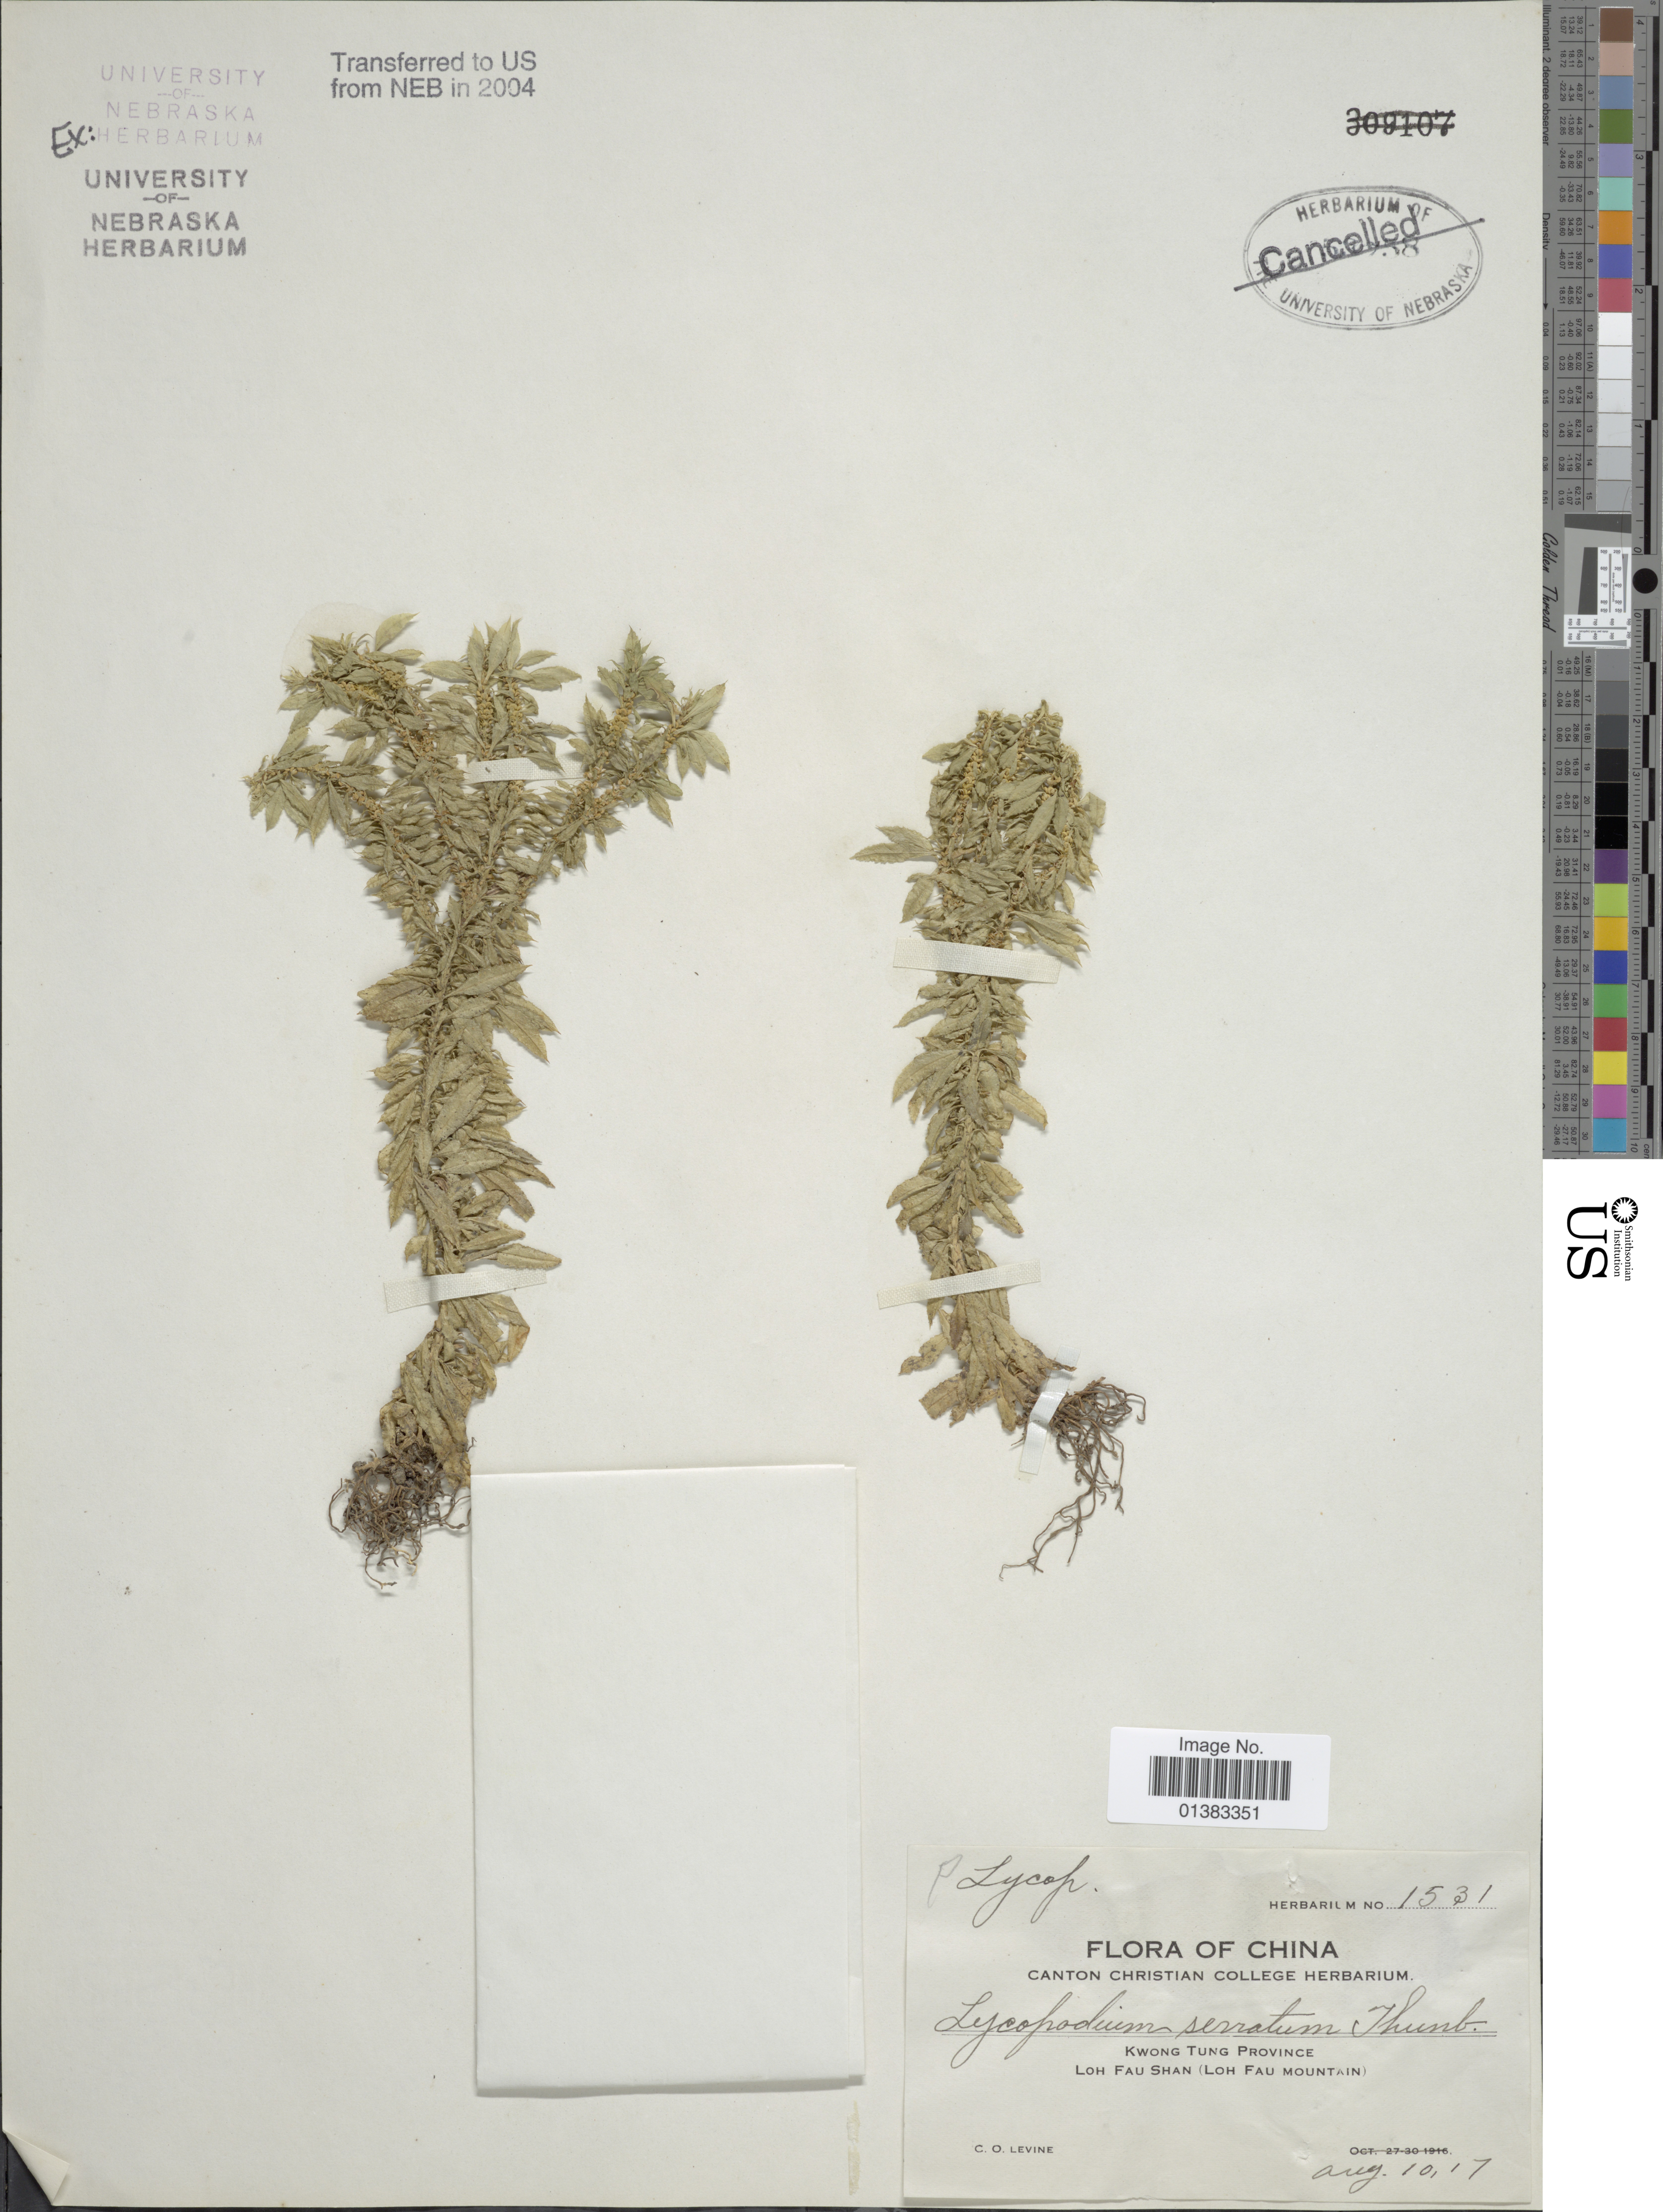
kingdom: Plantae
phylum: Tracheophyta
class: Lycopodiopsida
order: Lycopodiales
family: Lycopodiaceae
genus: Huperzia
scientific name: Huperzia serrata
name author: (Thunb.) Trevis.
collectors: C. O. Levine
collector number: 1531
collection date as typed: Transcribed d/m/y: 10/8/17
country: China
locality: Kwong Tung Province, Loh Fau Shan (Loh Fau Mountain)